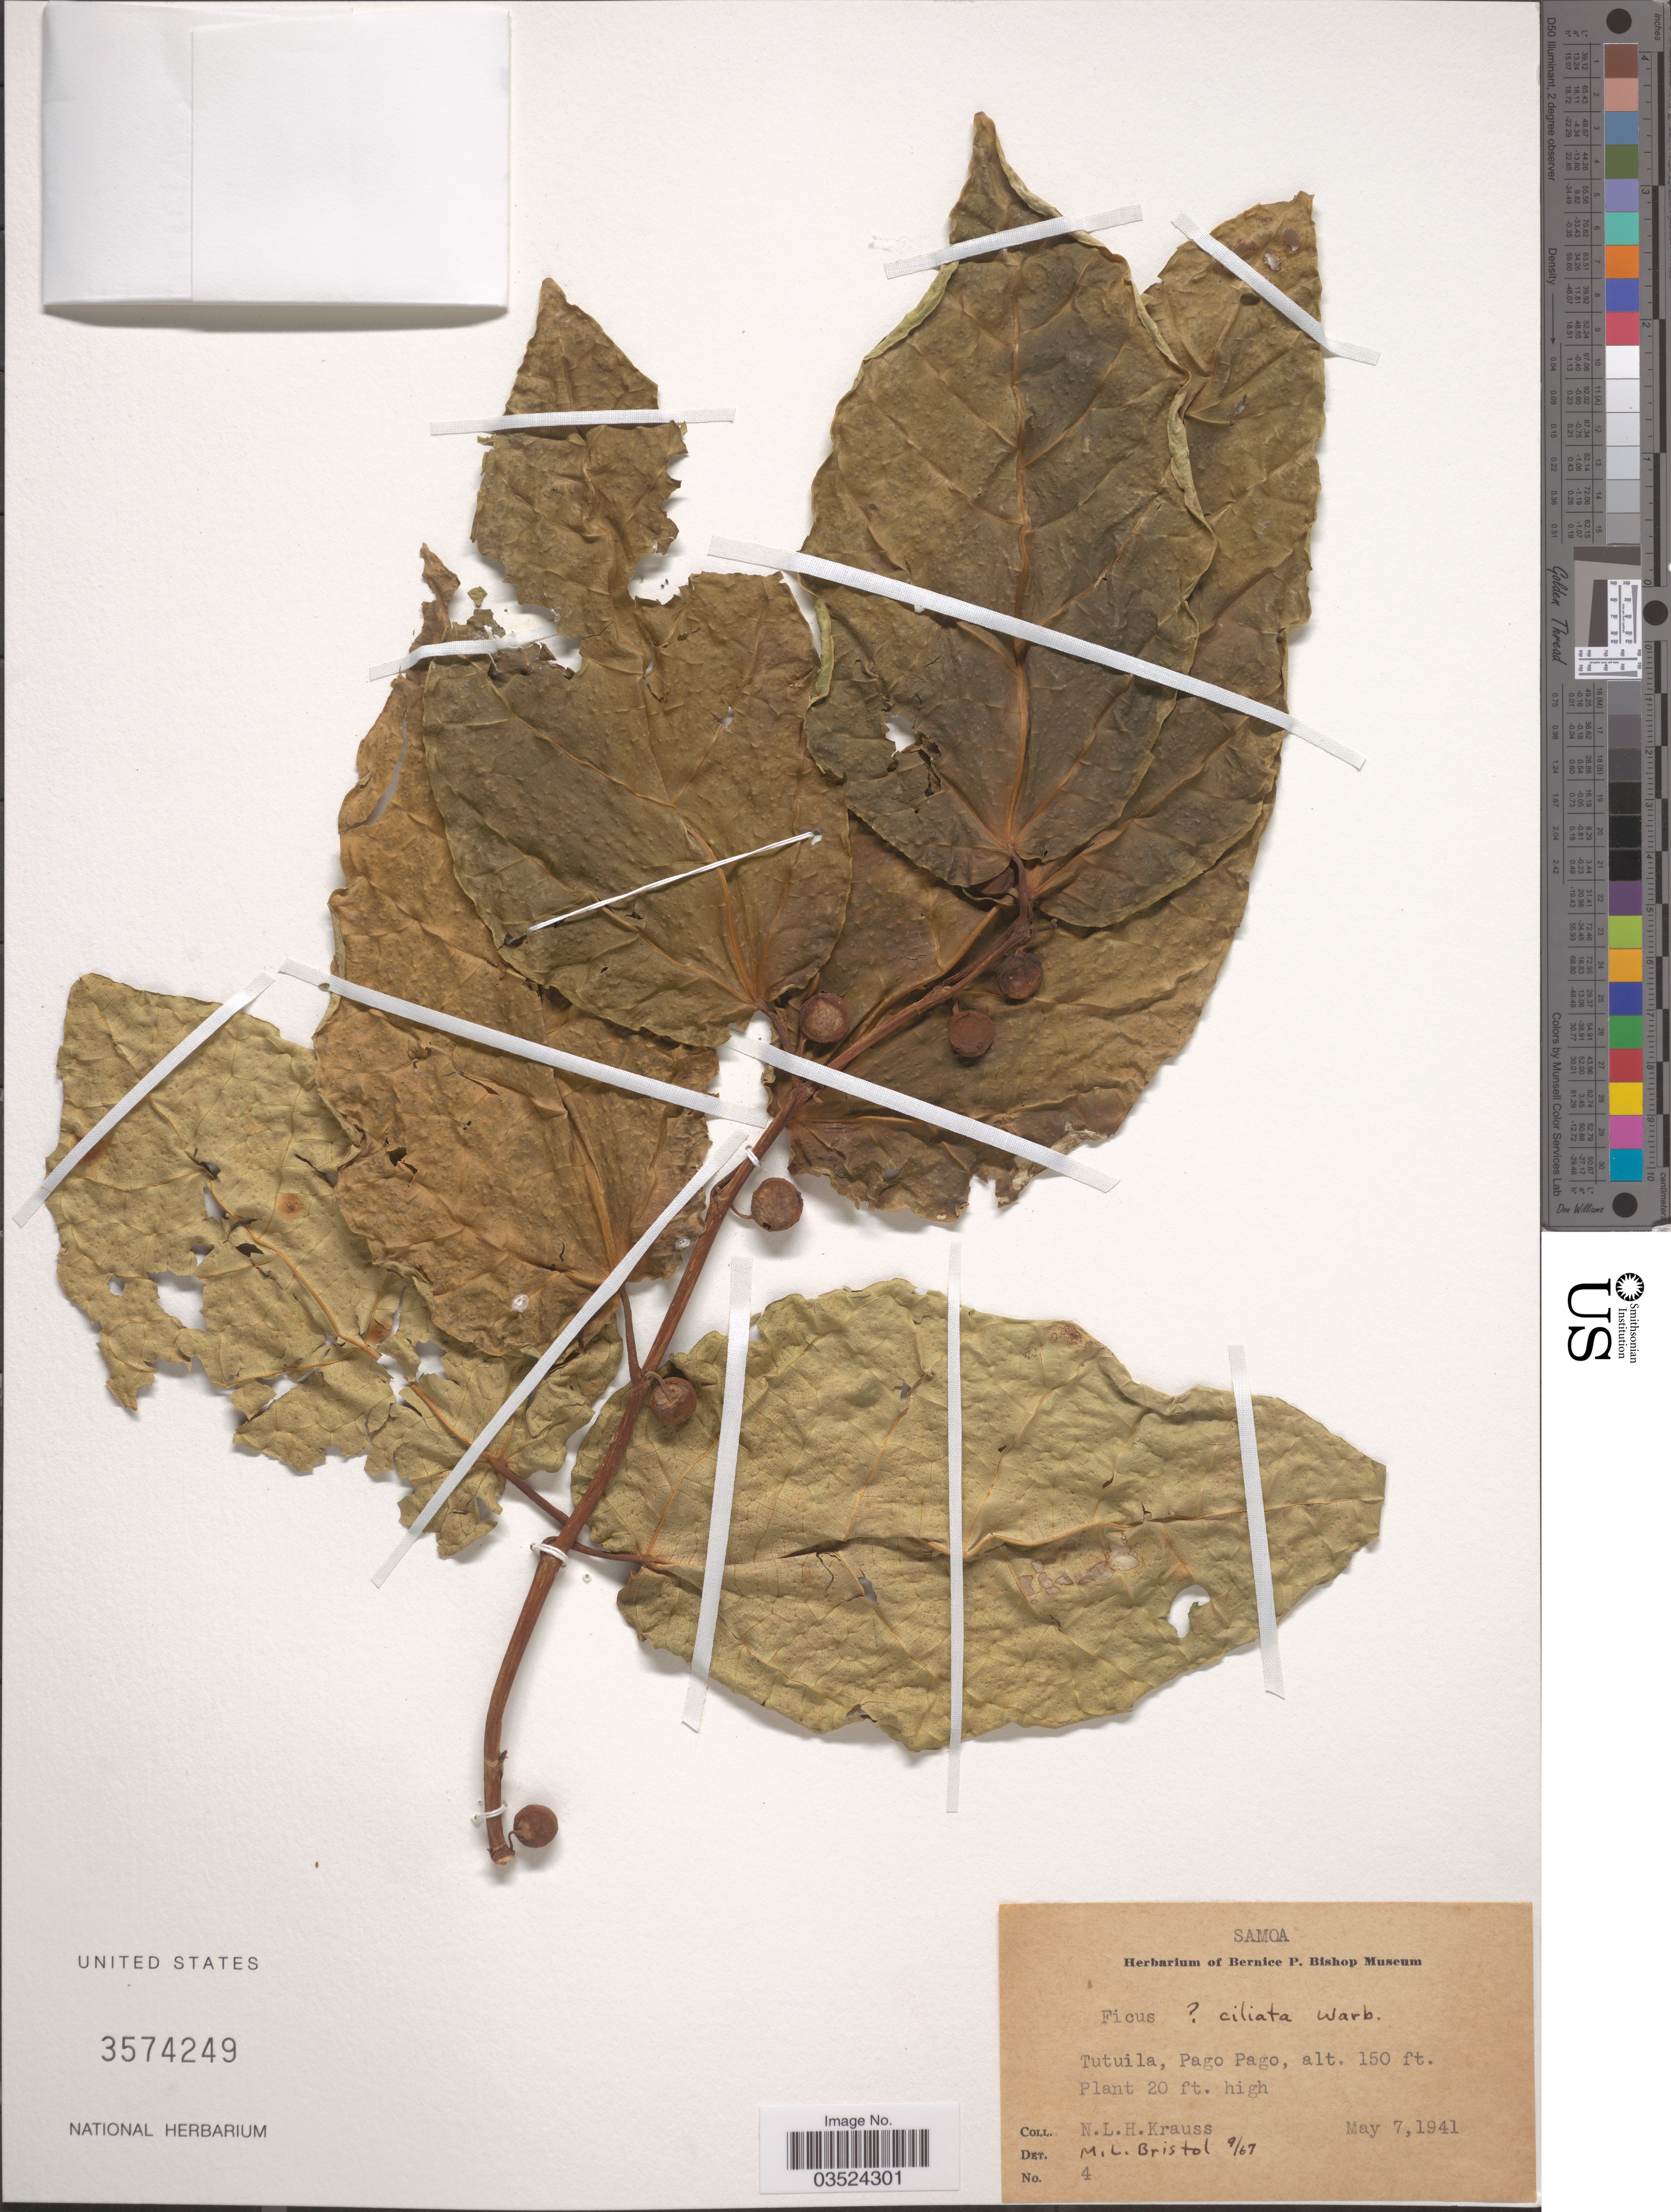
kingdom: Plantae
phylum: Tracheophyta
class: Magnoliopsida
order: Rosales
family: Moraceae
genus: Ficus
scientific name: Ficus scabra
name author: G. Forst.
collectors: N. Krauss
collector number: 4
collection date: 1941-05-07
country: American Samoa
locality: Samoa. Tutuila, Pago Pago.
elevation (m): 46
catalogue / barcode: US 3574249